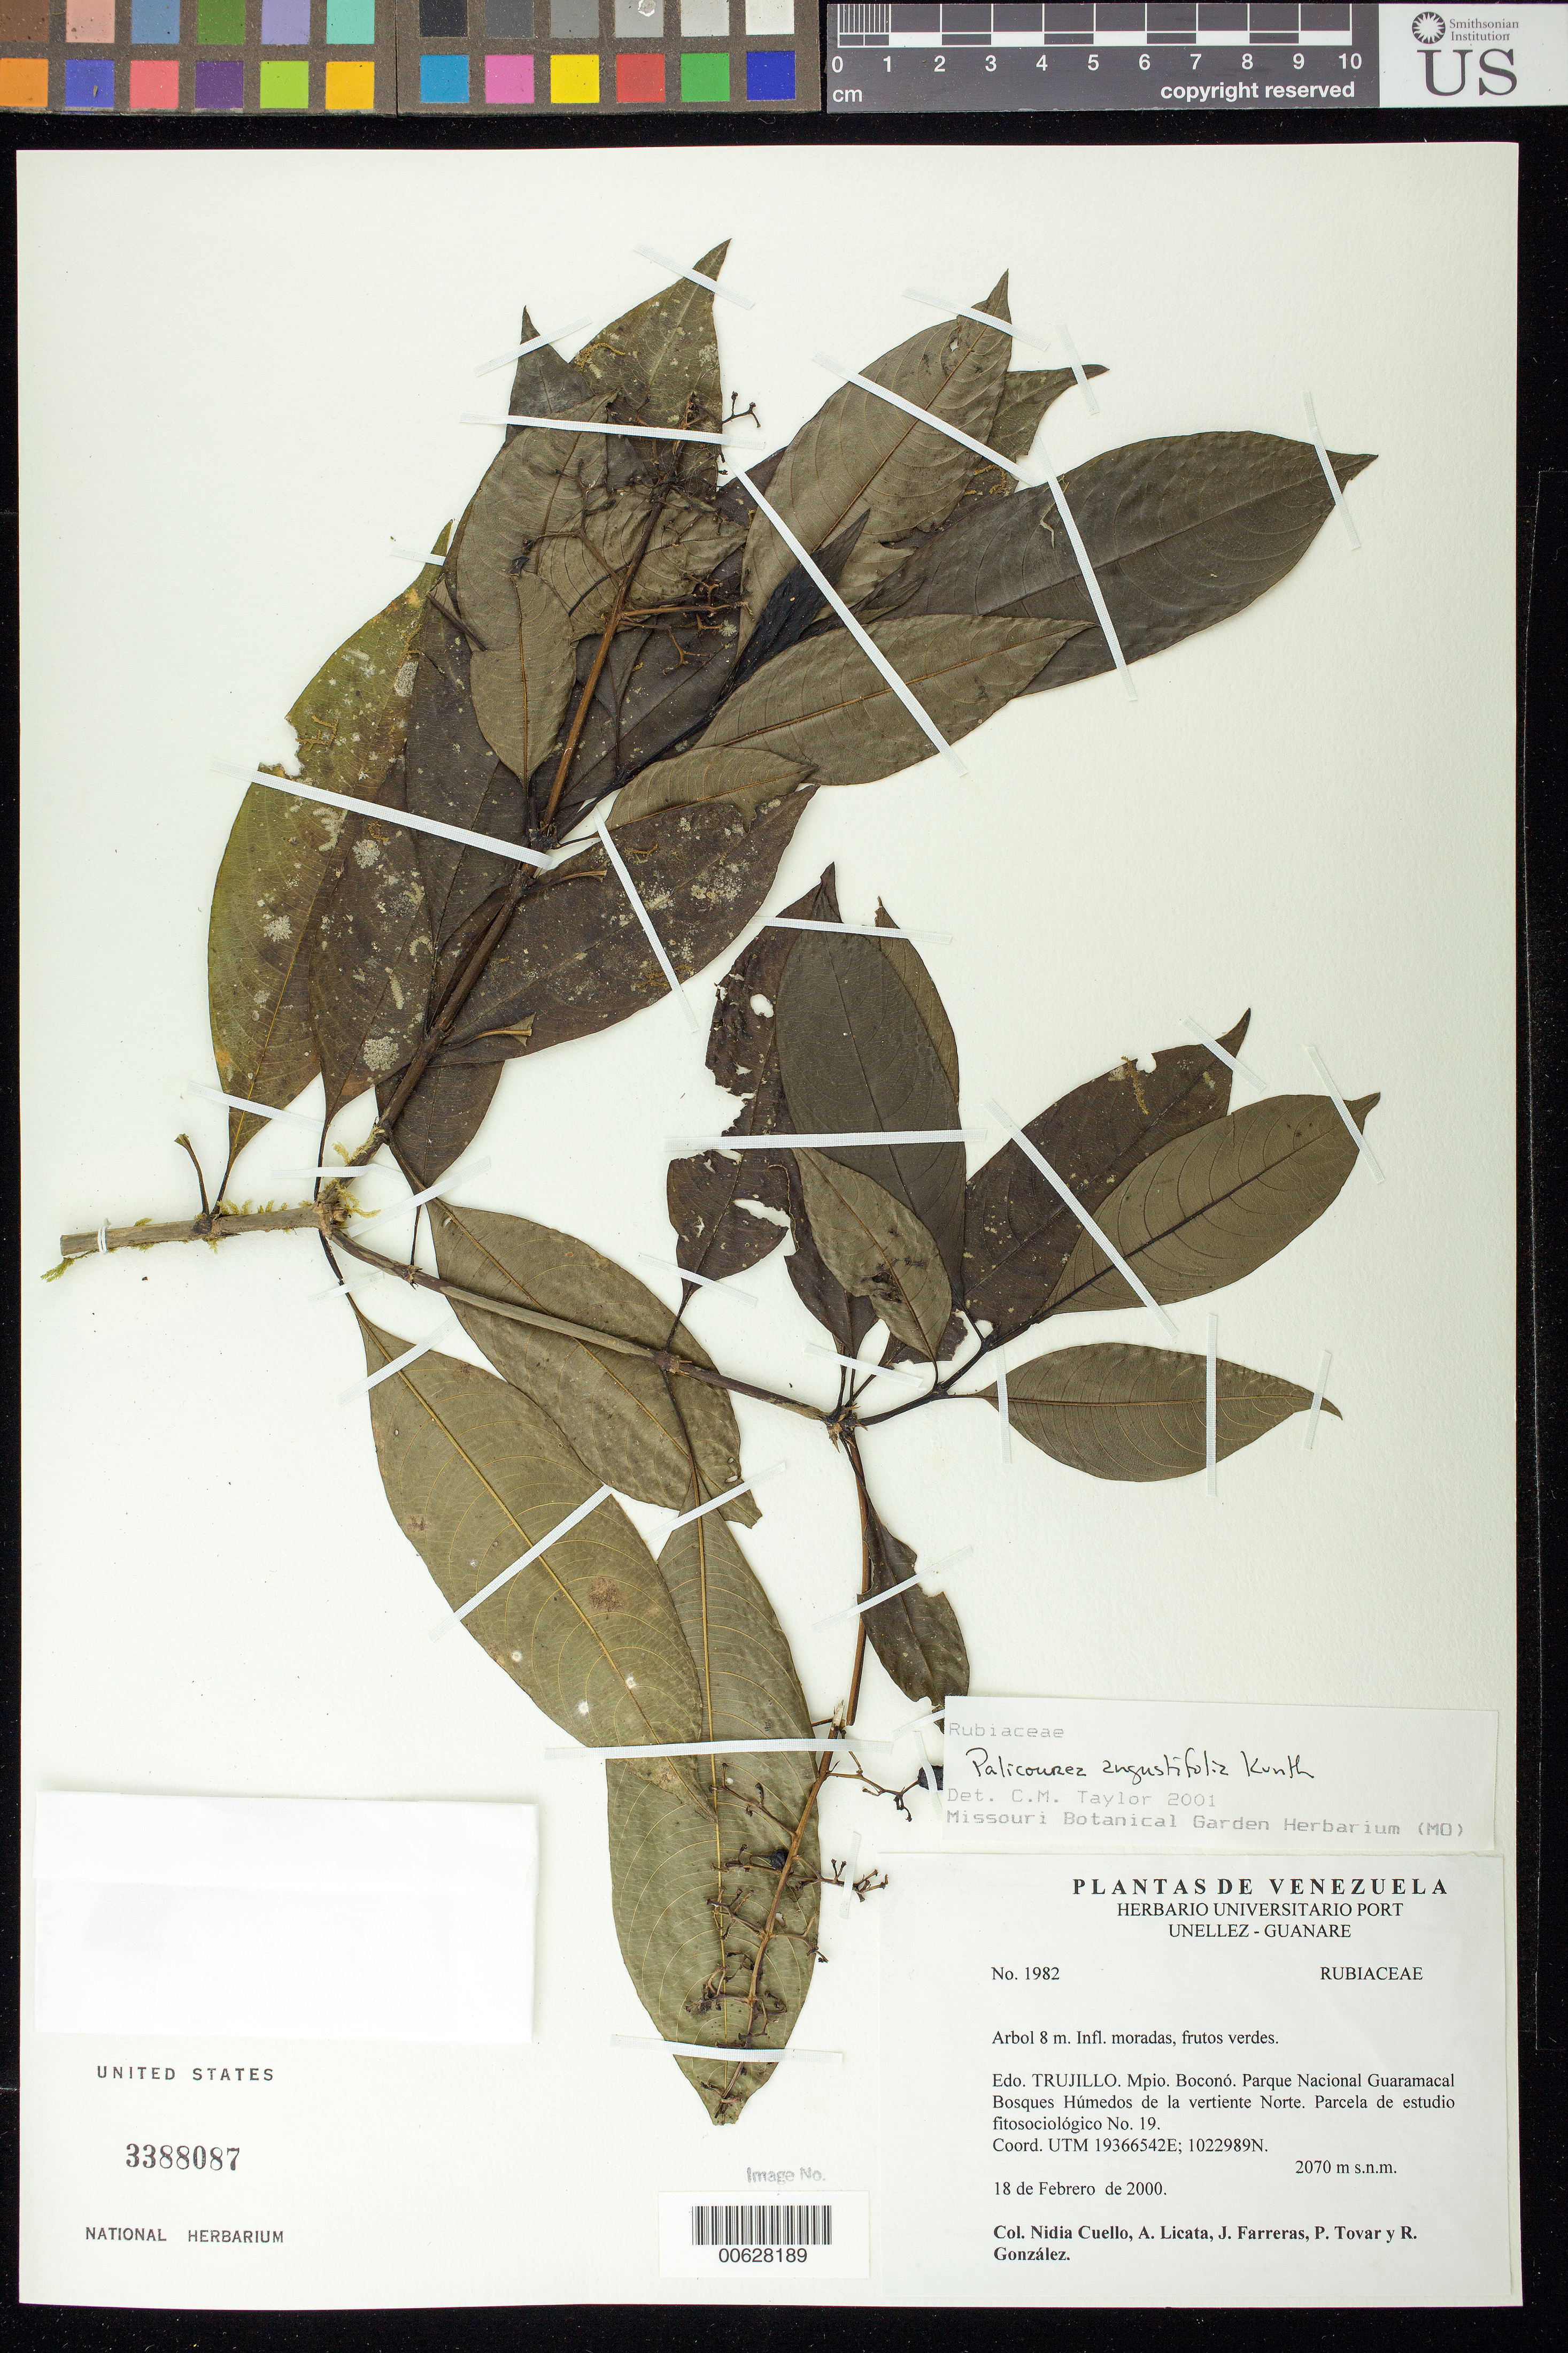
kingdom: Plantae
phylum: Tracheophyta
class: Magnoliopsida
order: Gentianales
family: Rubiaceae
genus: Palicourea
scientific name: Palicourea angustifolia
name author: Kunth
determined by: Taylor, Charlotte M.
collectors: N. L. Cuello, A. Licata, J. Farreras, P. Tovar & R. González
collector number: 1982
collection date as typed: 18 Feb 2000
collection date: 2000-02-18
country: Venezuela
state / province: Trujillo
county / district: Boconó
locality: Parque Nacional Guaramacal, vertiente N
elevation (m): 2070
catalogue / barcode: US 3388087